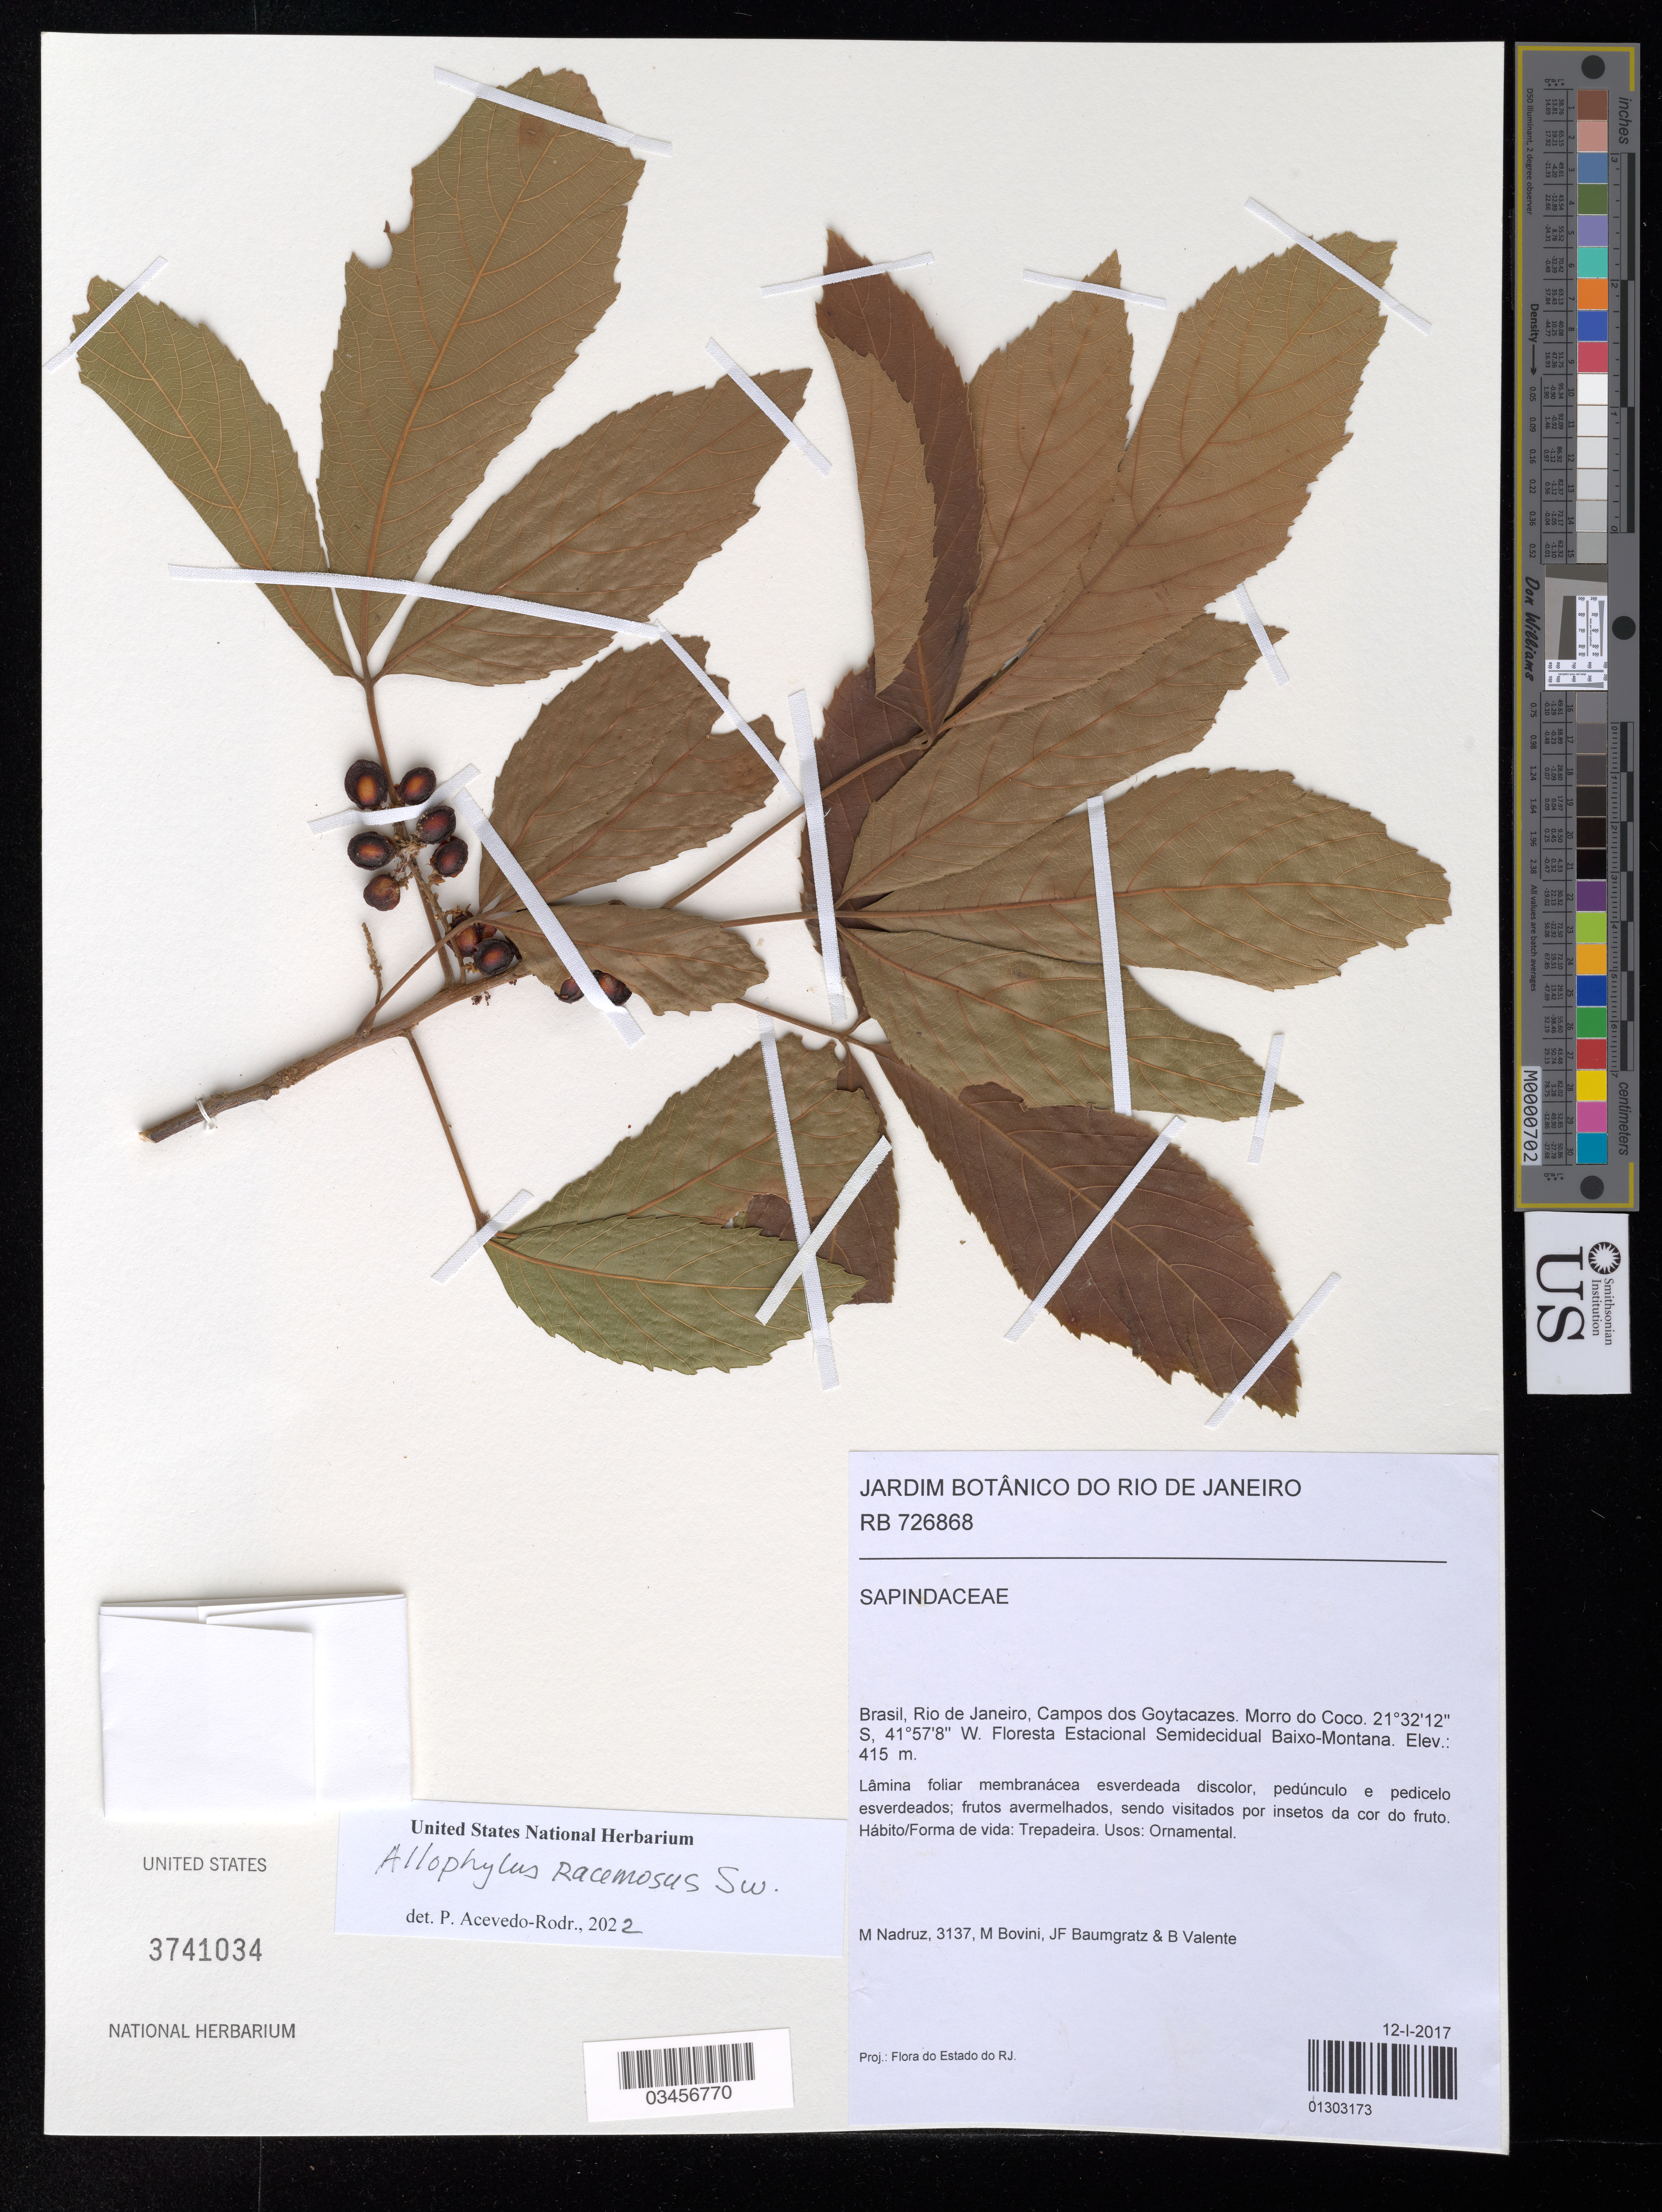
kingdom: Plantae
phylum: Tracheophyta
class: Magnoliopsida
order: Sapindales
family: Sapindaceae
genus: Allophylus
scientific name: Allophylus racemosus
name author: Sw.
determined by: Acevedo-Rodríguez, P., (BOT), Smithsonian Institution - National Museum of Natural History (UNITED STATES)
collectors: M. A. Nadruz Coelho, M. G. Bovini, J. F. A. Baumgratz & B. Valente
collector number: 3137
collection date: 2017-01-12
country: Brazil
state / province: Rio de Janeiro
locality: Campos dos Goytacazes. Morro do Coco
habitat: Floresta estacional semidecidual baixo-montana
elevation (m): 415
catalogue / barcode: US 3741034